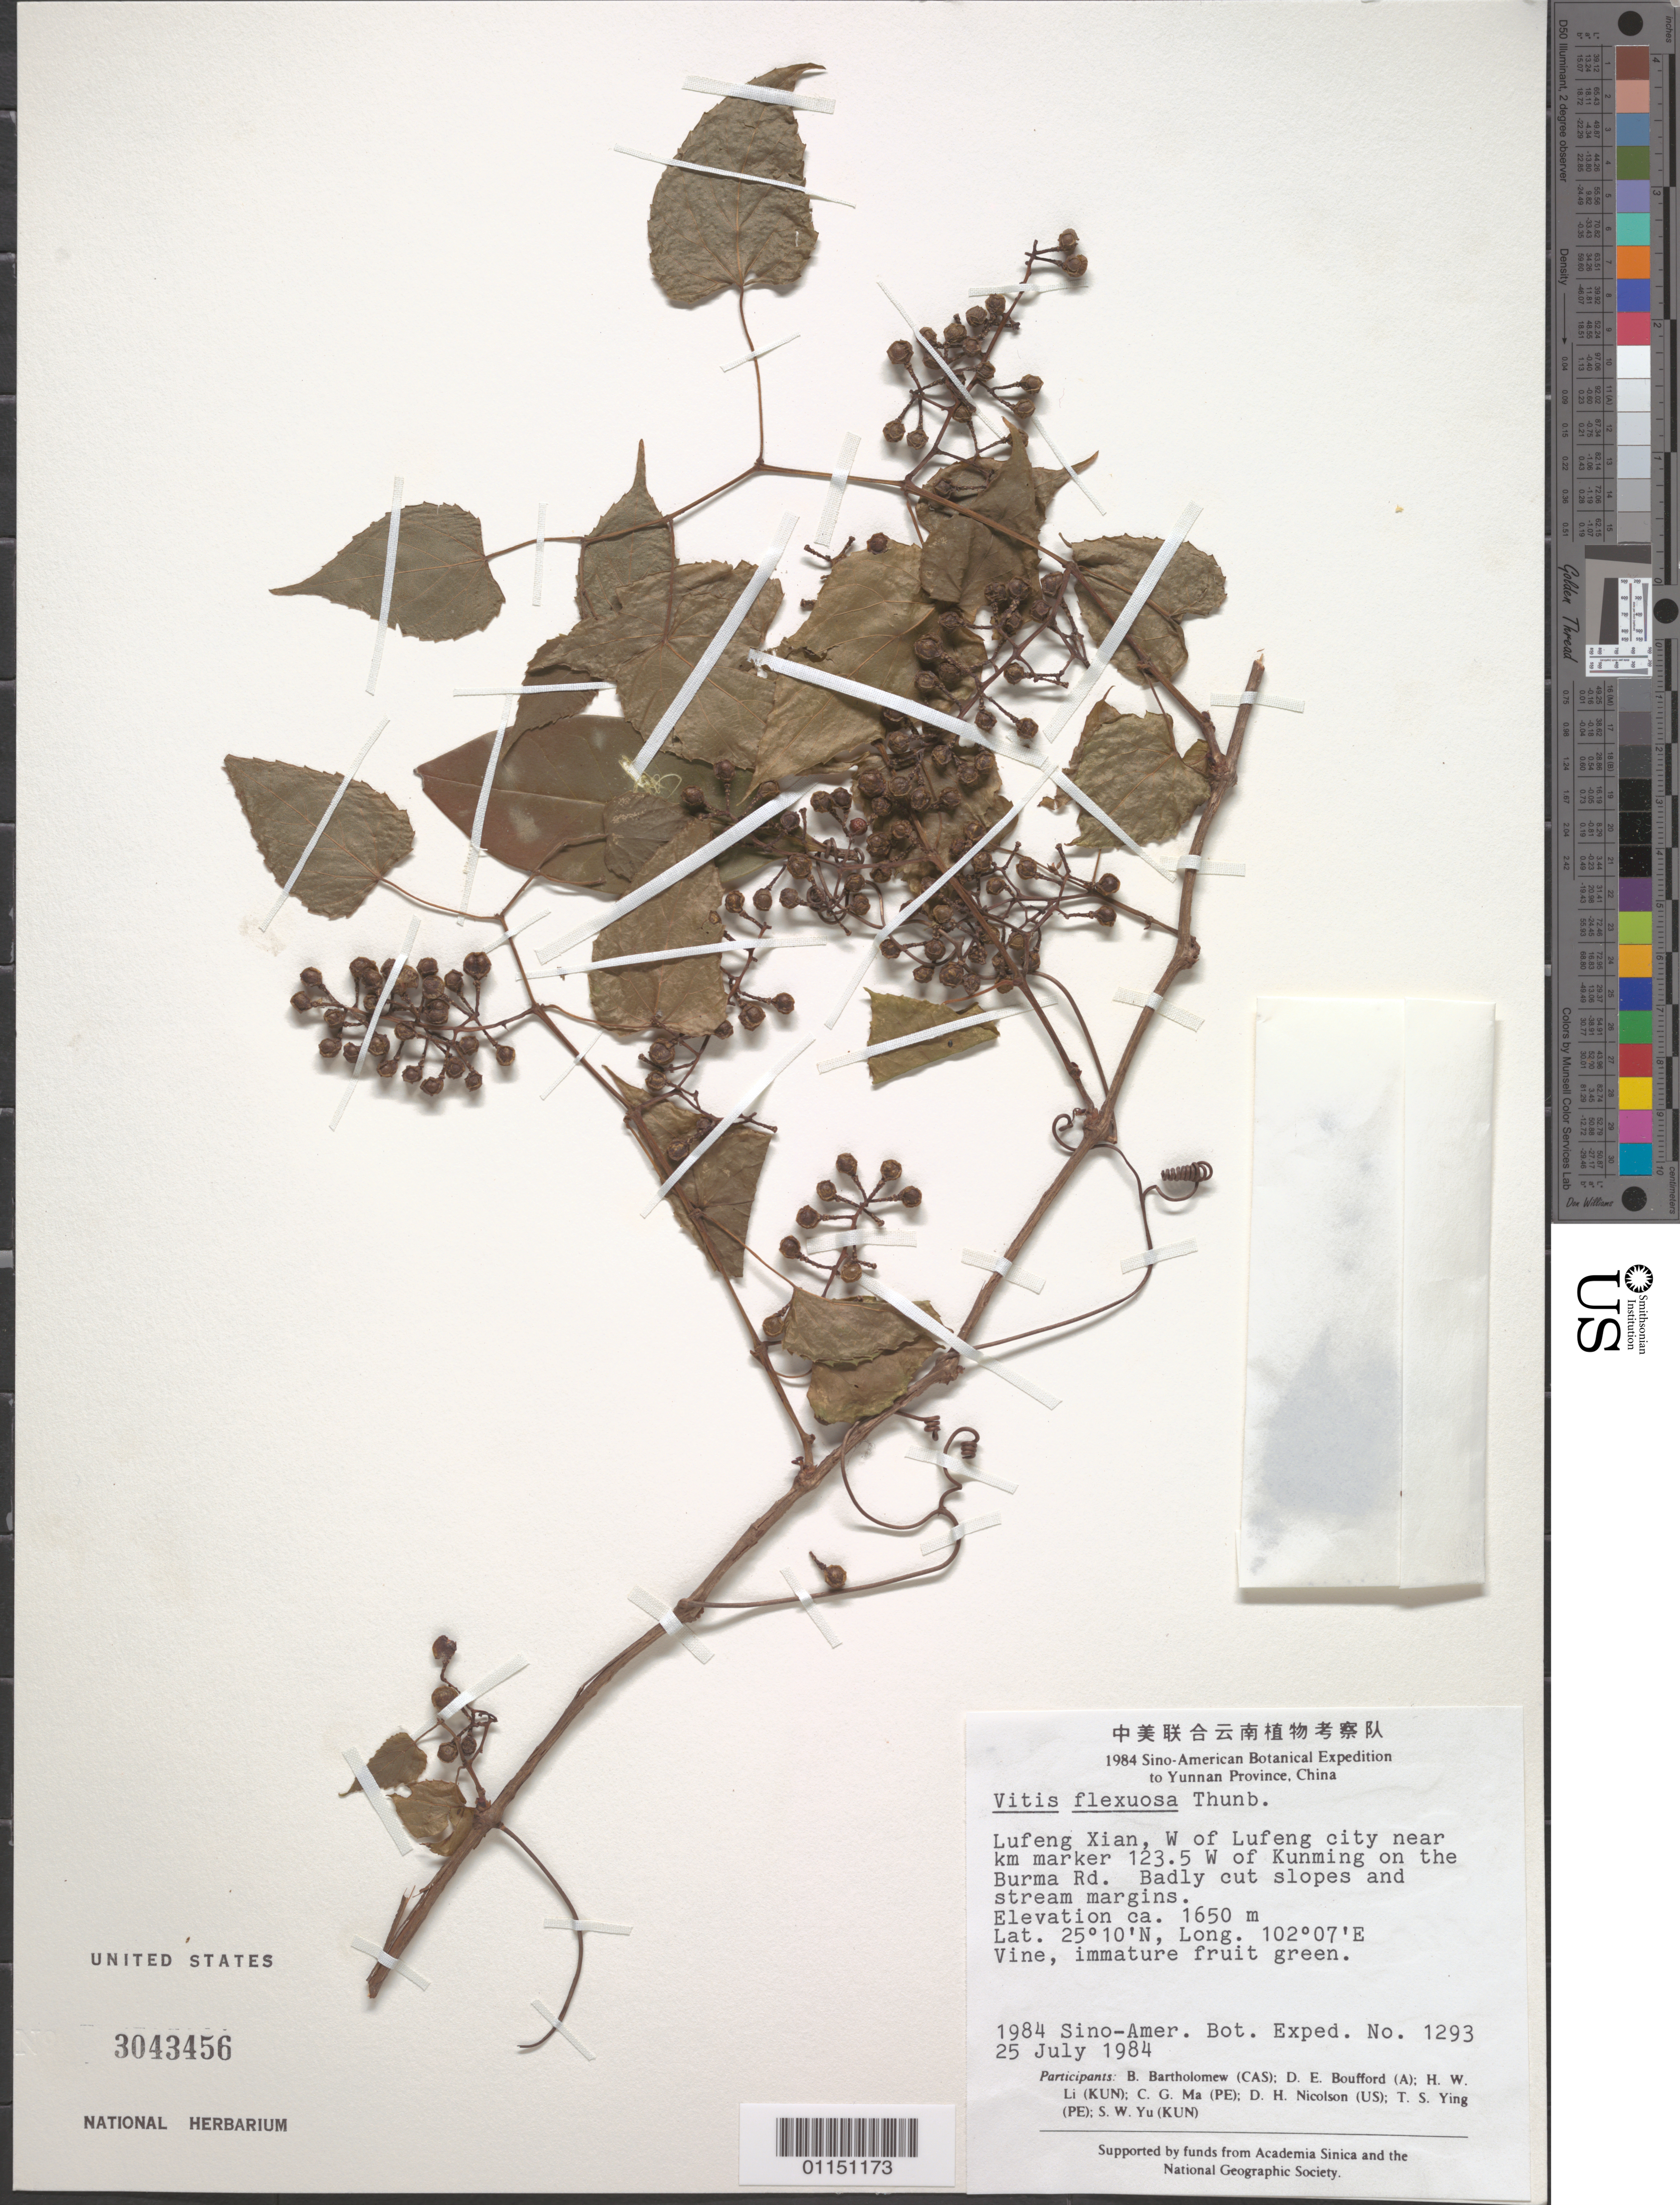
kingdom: Plantae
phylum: Tracheophyta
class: Magnoliopsida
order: Vitales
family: Vitaceae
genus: Vitis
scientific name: Vitis flexuosa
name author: Thunb.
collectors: B. M. Bartholomew, D. E. Boufford, H. W. Li, C. Ma, D. H. Nicolson, T. Ying & S. Yu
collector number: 1293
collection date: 1984-07-25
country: China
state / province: Yunnan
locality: Lufeng Xian, W of Lufeng city near km marker 123.5 W of Kunming on the Burma Rd.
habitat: Badly cut slopes and stream margins. Vine.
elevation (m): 1650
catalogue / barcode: US 3043456